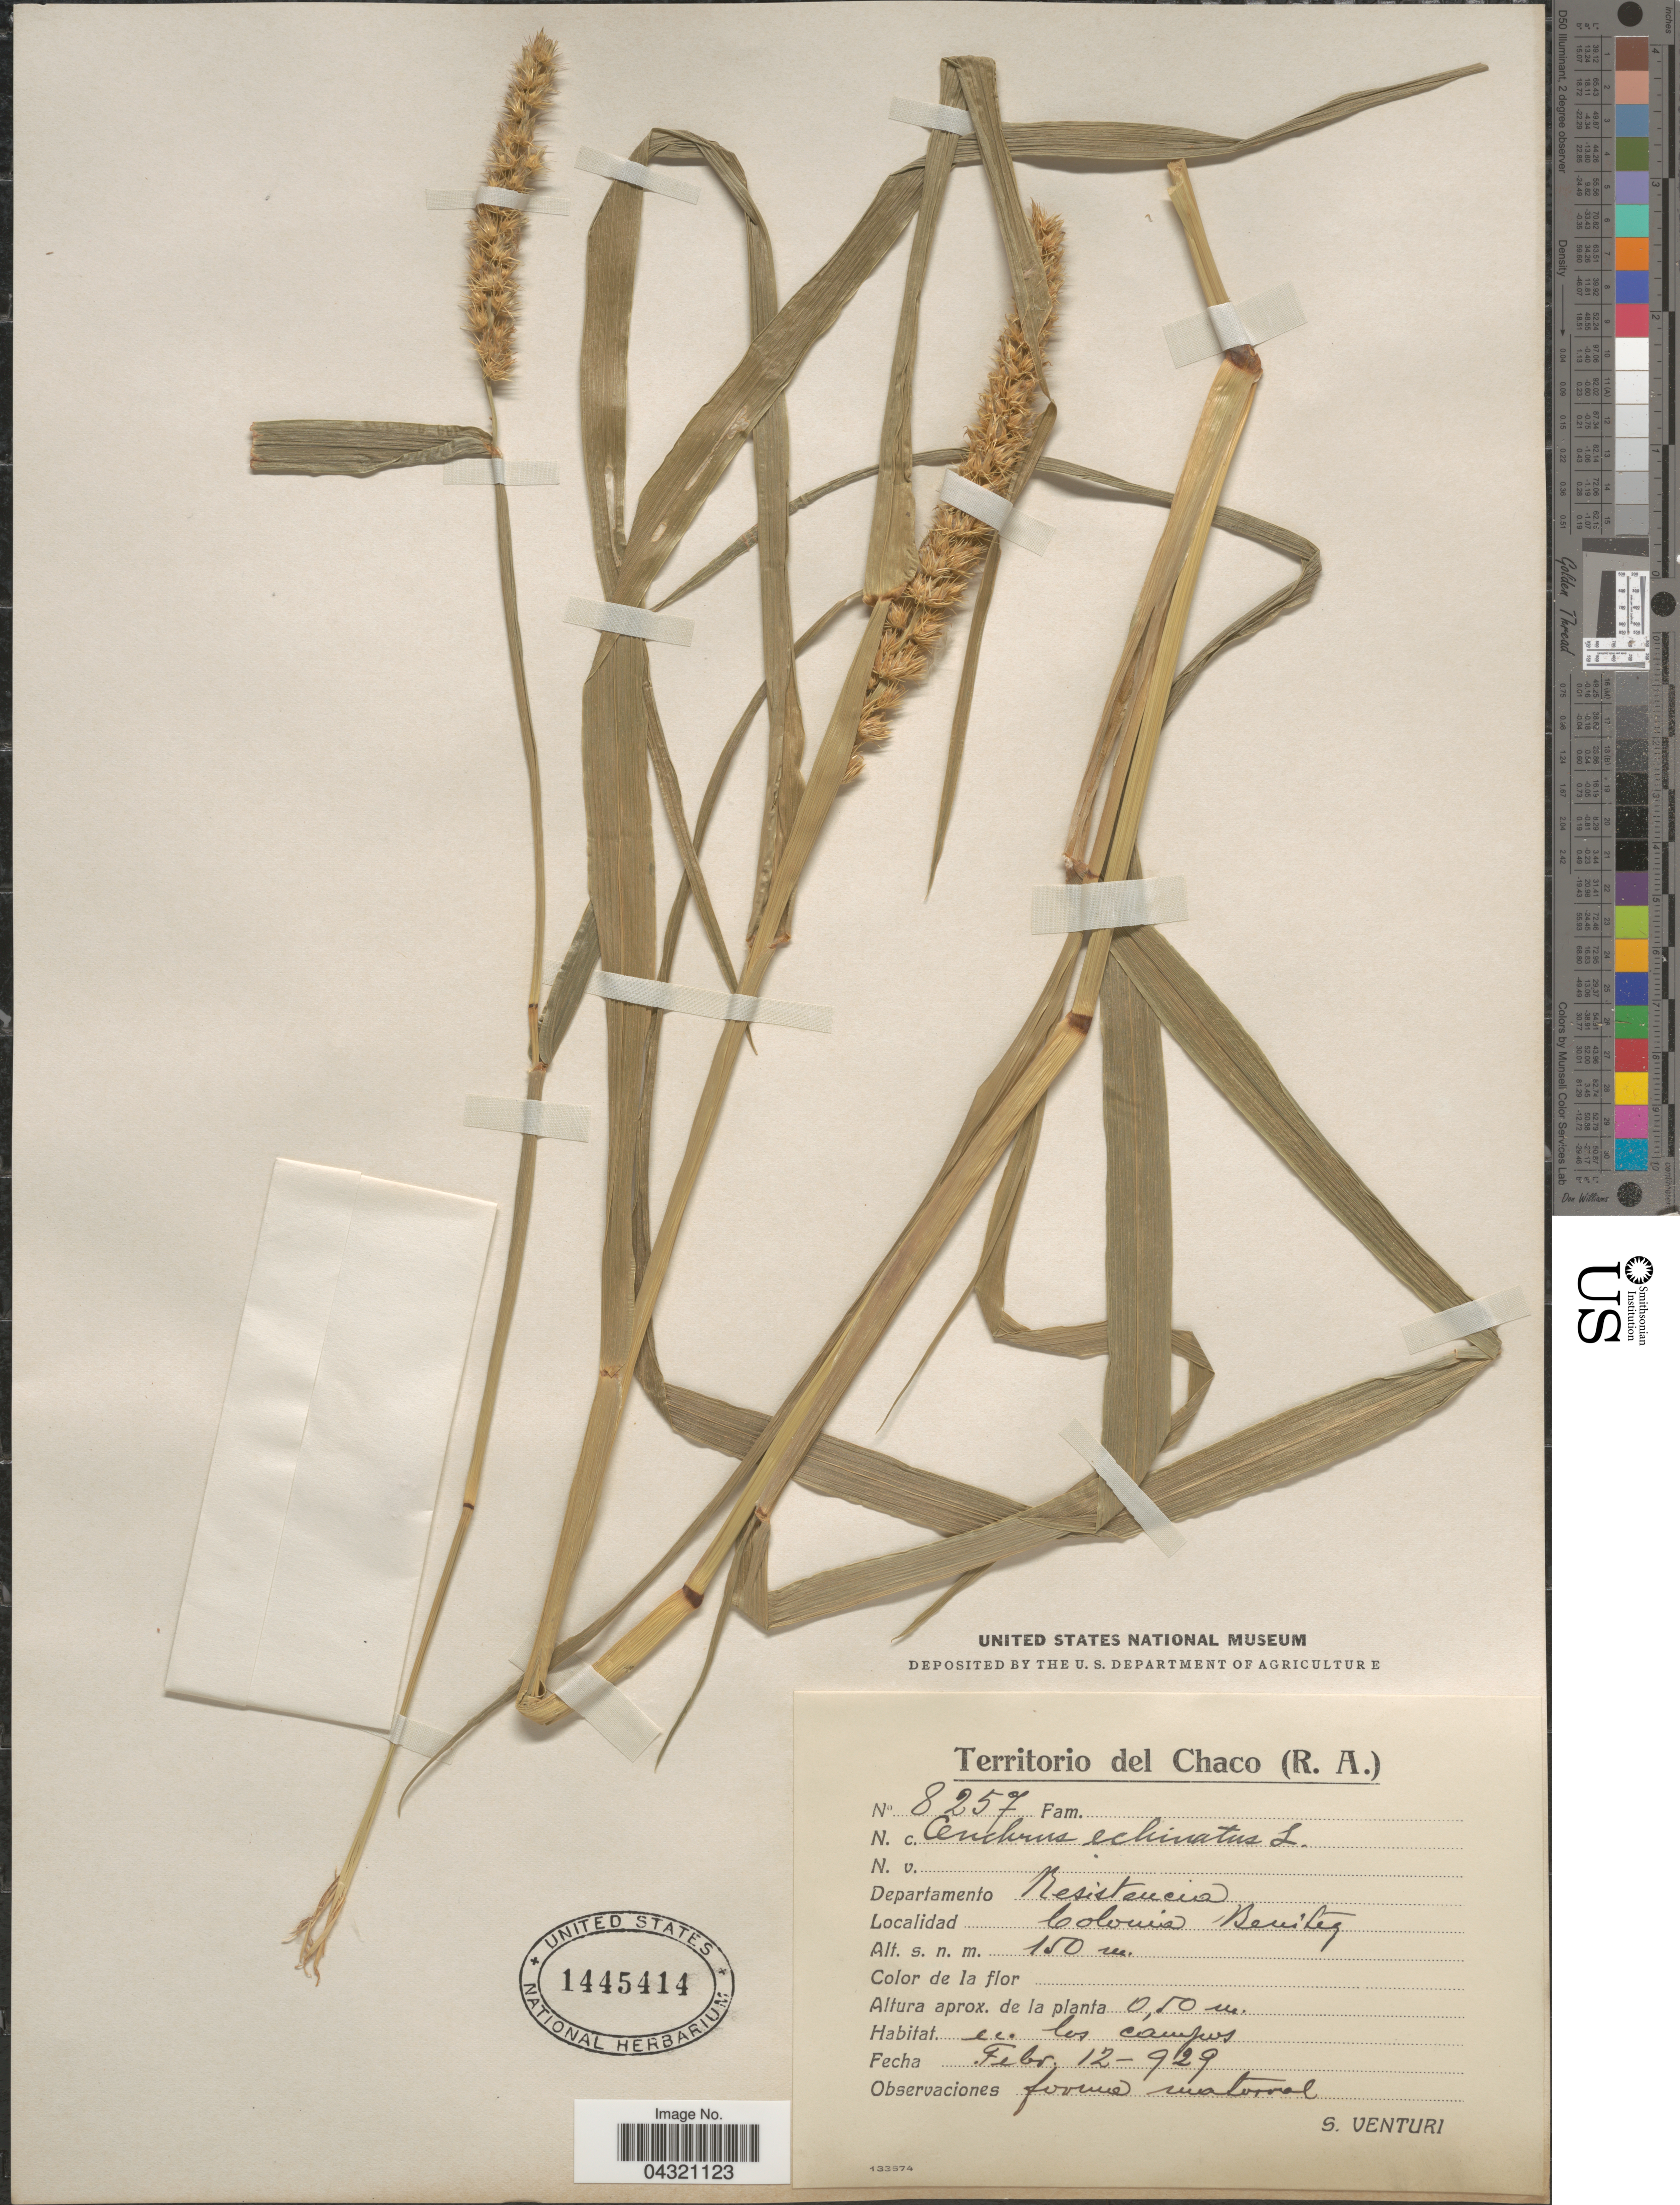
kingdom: Plantae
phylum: Tracheophyta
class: Liliopsida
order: Poales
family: Poaceae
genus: Cenchrus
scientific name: Cenchrus echinatus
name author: L.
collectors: S. Venturi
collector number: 8257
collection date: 1929-02-12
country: Argentina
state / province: Chaco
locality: Departamento Resistencia. Colonia Benítez.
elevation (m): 150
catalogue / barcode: US 1445414